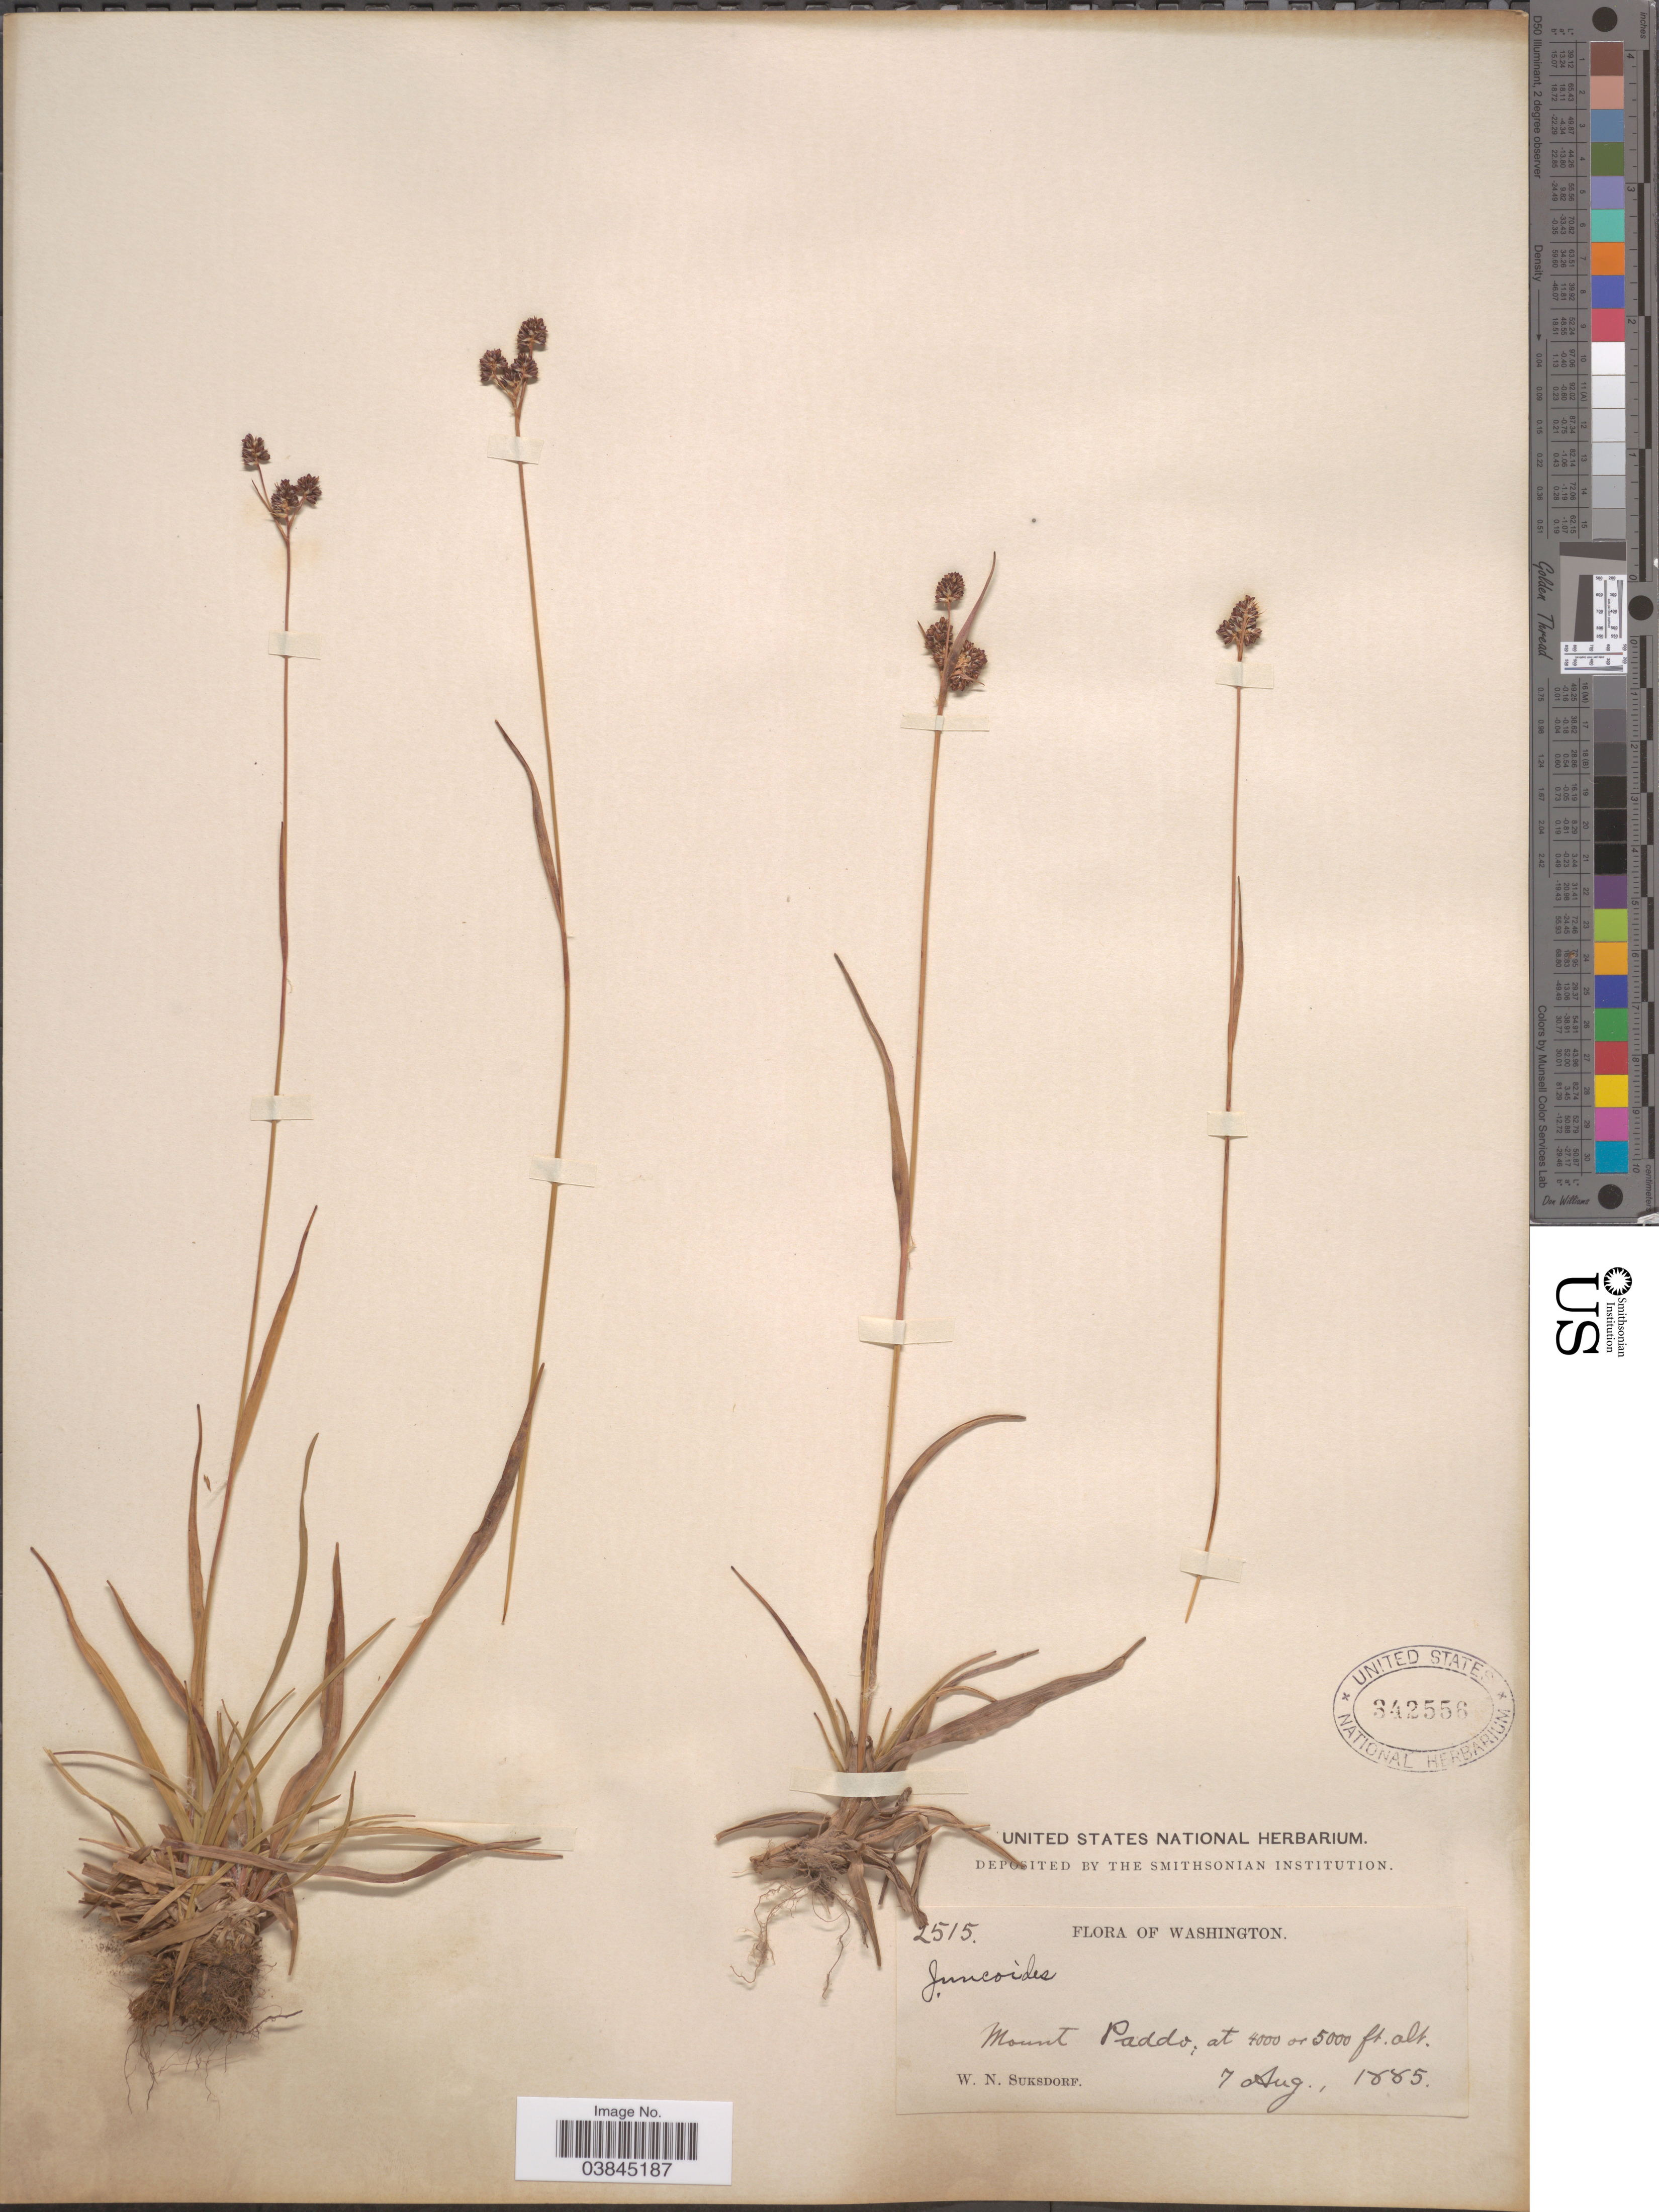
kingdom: Plantae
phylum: Tracheophyta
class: Liliopsida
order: Poales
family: Juncaceae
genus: Luzula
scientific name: Luzula campestris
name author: (L.) DC.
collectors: W. N. Suksdorf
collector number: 2515*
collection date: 1885-08-07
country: United States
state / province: Washington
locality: Mound Paddo.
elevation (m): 1219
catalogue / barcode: US 342556